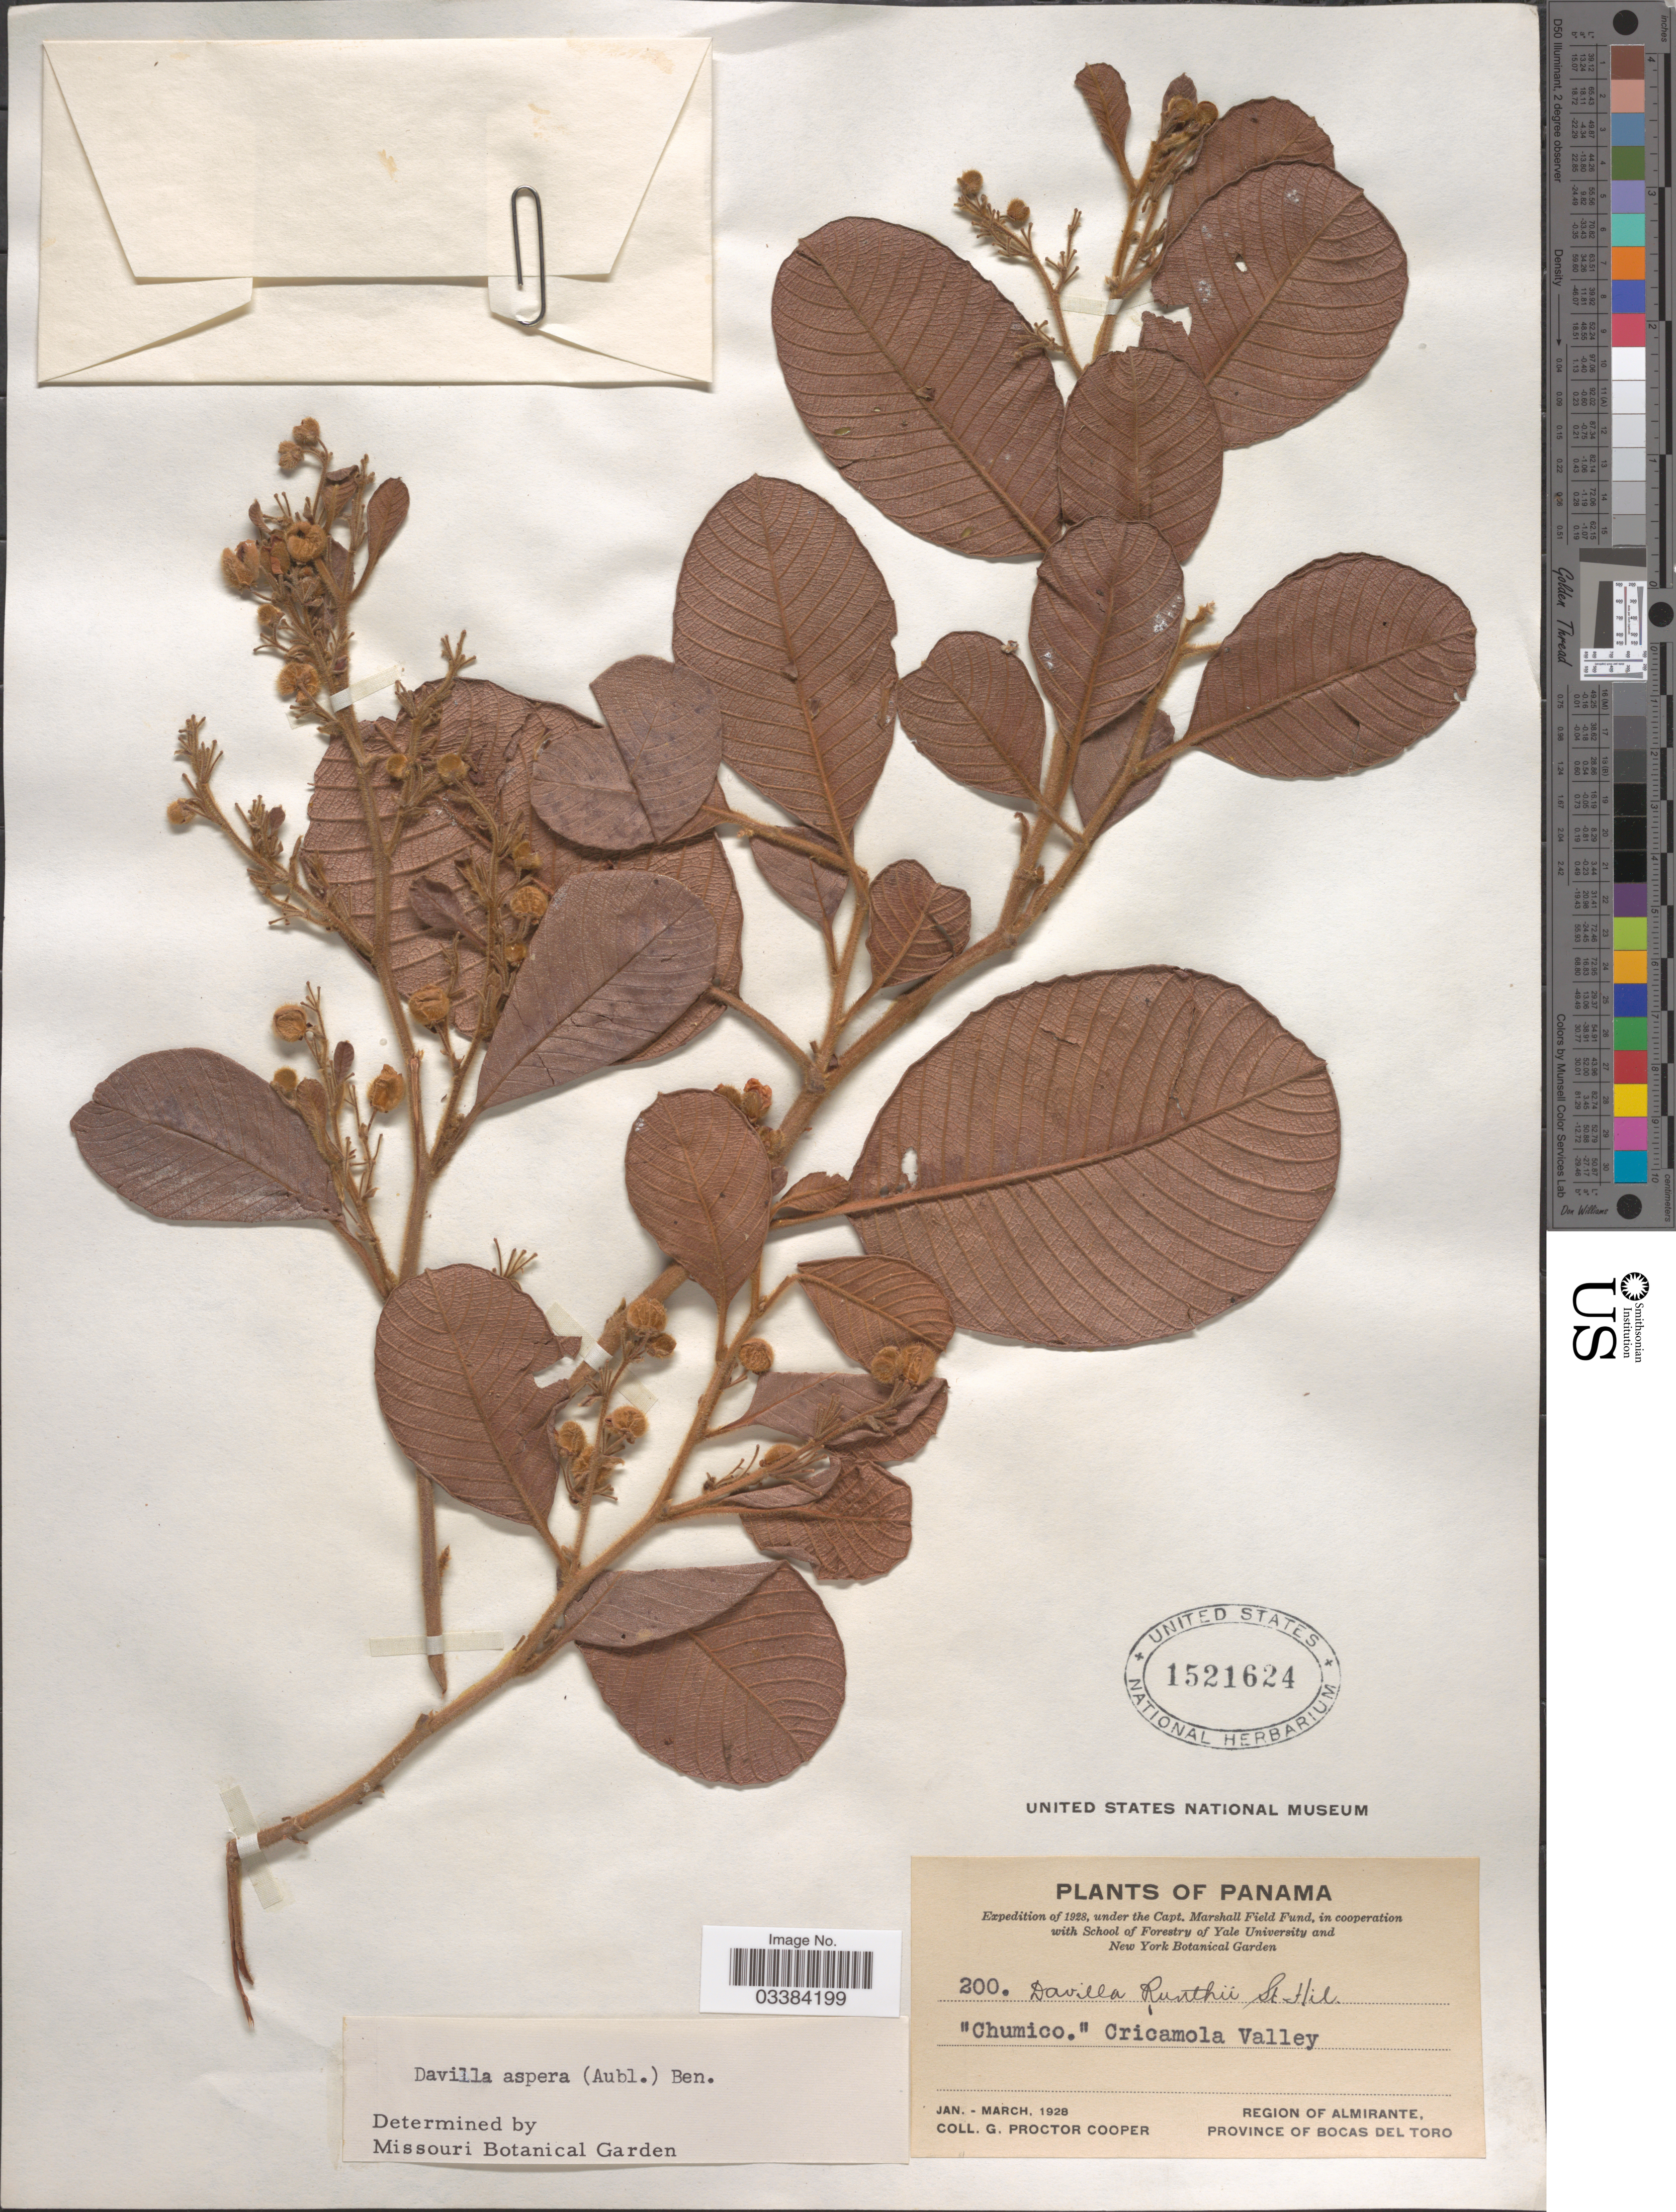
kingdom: Plantae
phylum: Tracheophyta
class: Magnoliopsida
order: Dilleniales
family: Dilleniaceae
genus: Davilla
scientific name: Davilla kunthii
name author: A. St.-Hil.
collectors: G. Cooper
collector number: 200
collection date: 1928-01/1928-03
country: Panama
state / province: Bocas del Toro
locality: Cricamola Valley. Region of Almirante.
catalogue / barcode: US 1521624